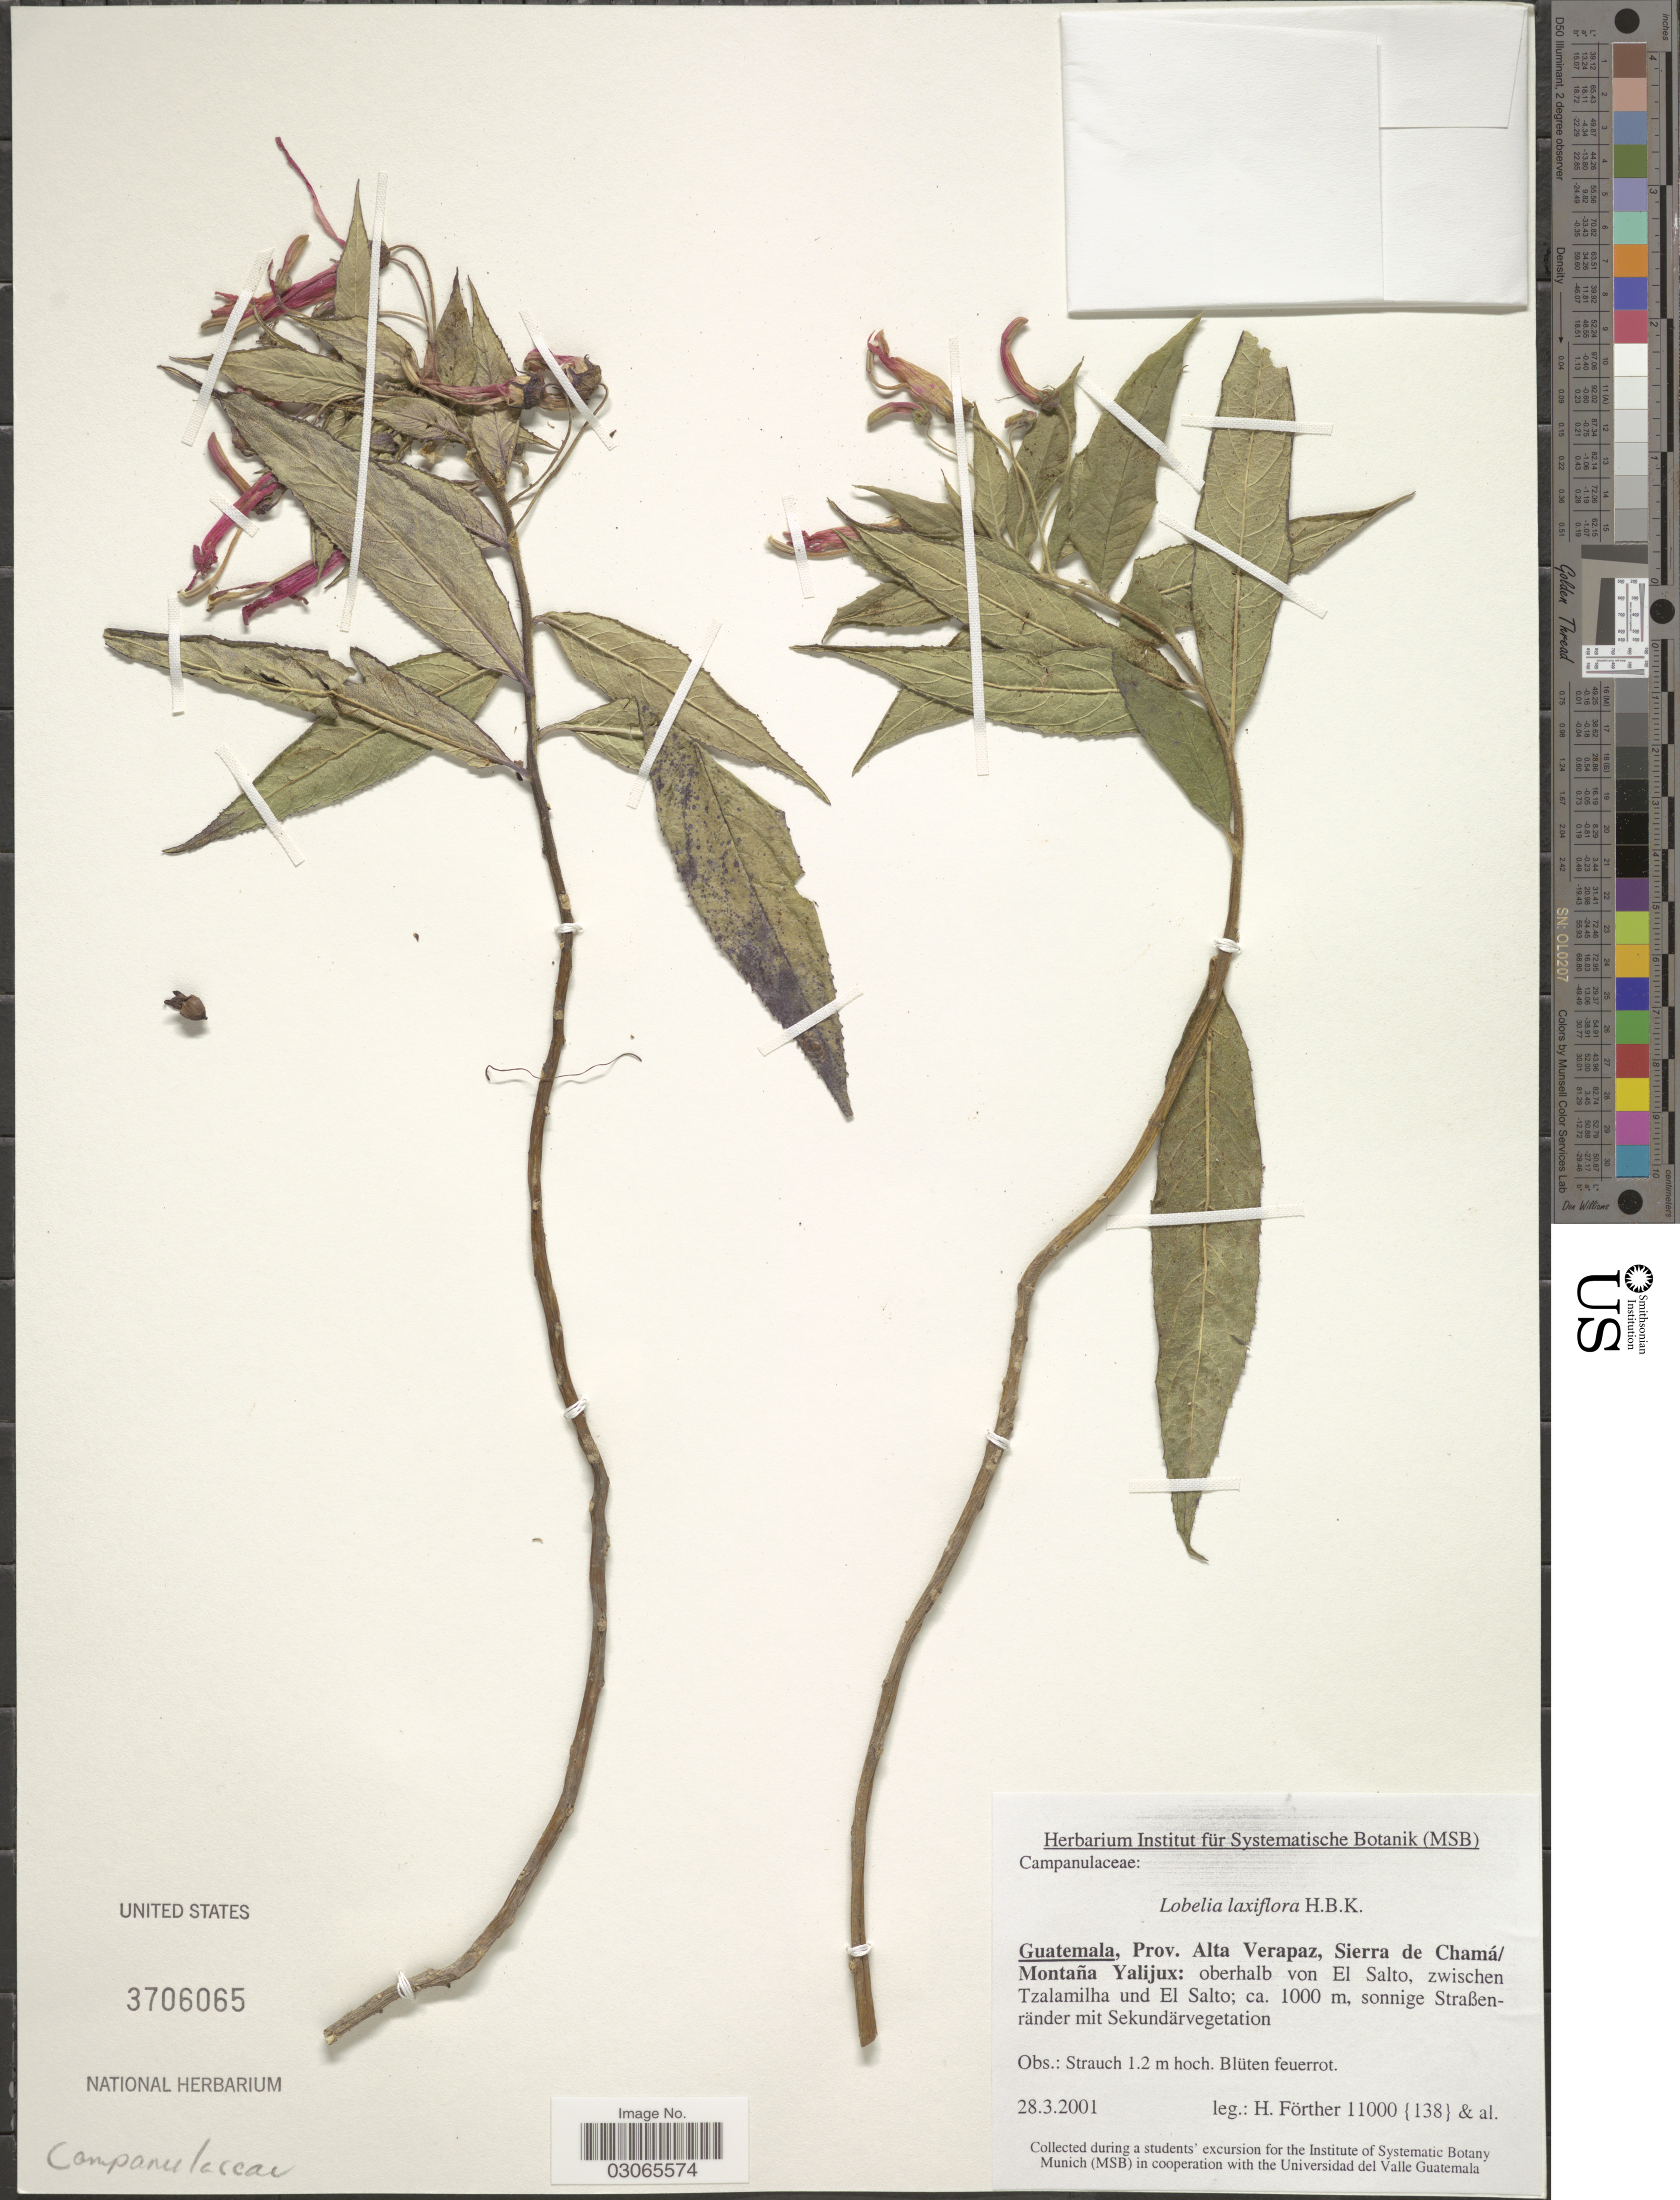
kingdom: Plantae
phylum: Tracheophyta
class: Magnoliopsida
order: Asterales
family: Campanulaceae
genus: Lobelia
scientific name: Lobelia laxiflora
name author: Kunth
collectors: H. Förther & et al.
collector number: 11000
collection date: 2001-03-28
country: Guatemala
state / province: Alta Verapaz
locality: Sierra de Chamá/ Montaña Yalijux: oberhalb von El Salto, zwischen Tzalamilha, und El Salto.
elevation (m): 1000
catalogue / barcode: US 3706065